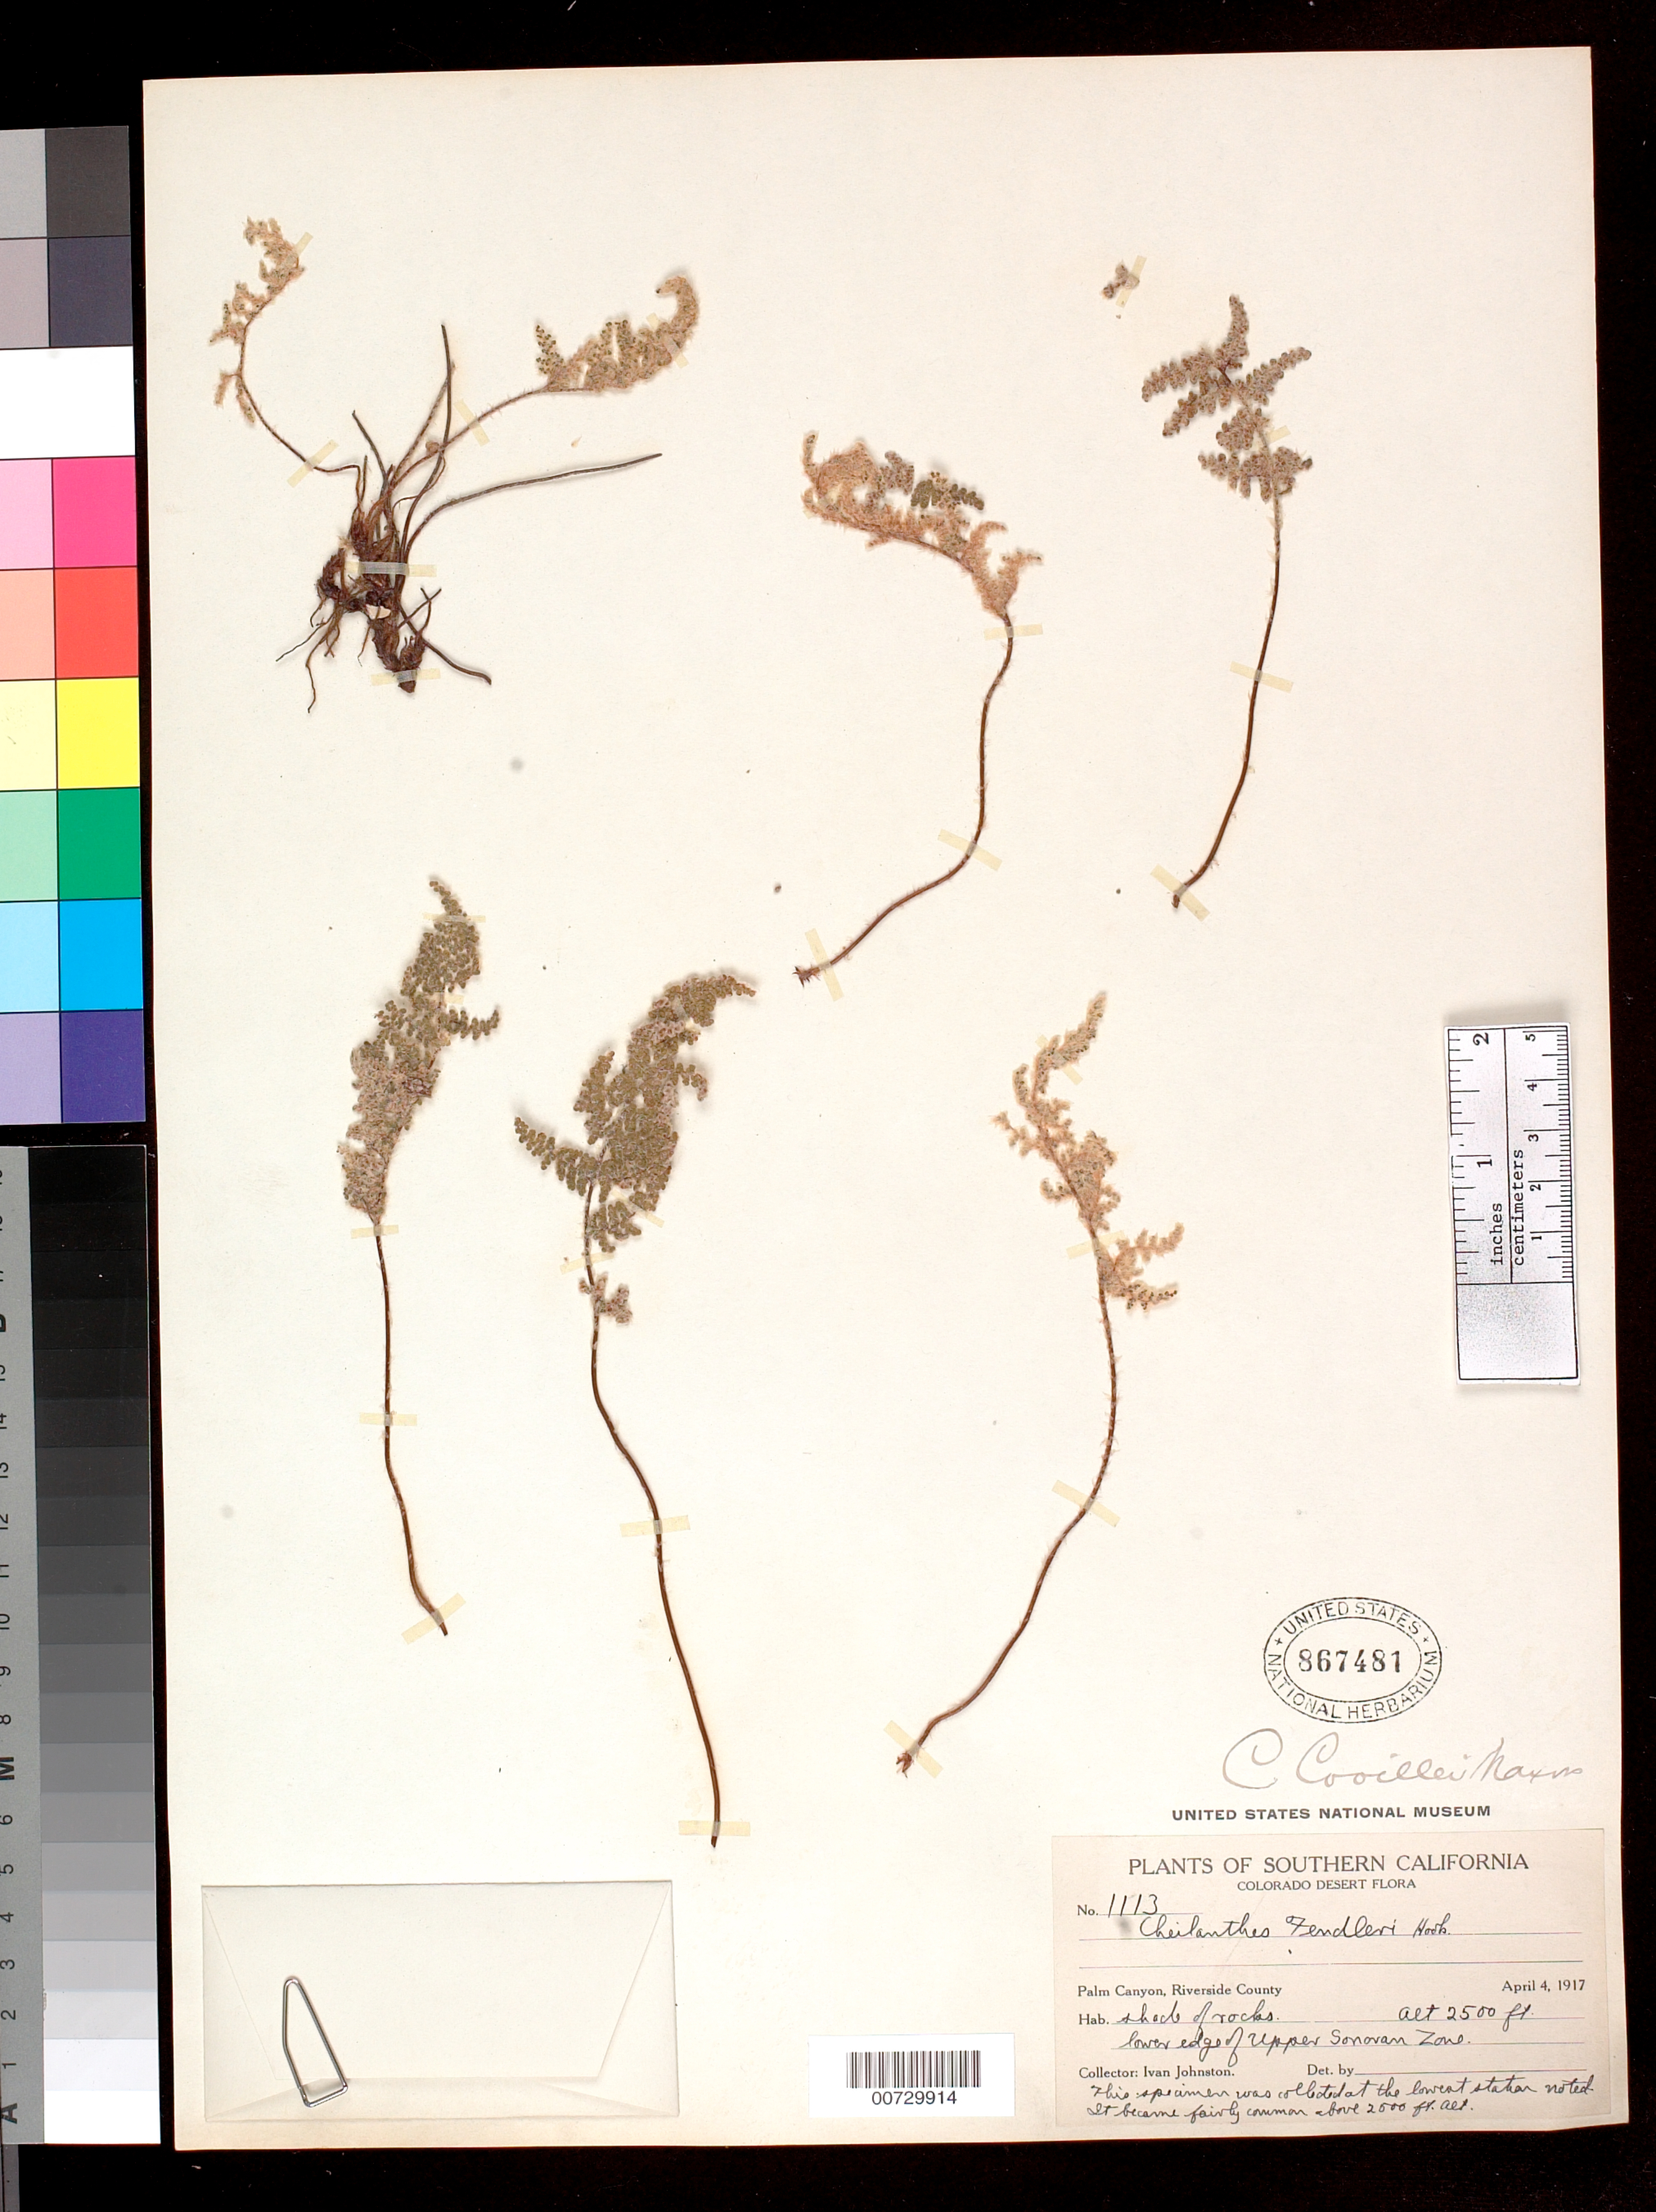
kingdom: Plantae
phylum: Tracheophyta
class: Polypodiopsida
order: Polypodiales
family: Pteridaceae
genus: Myriopteris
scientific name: Myriopteris covillei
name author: (Maxon) Á. Löve & D. Löve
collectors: I. Johnston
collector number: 1113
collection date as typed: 4 Apr 1917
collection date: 1917-04-04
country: United States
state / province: California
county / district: Riverside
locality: Palm Canyon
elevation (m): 762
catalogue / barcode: US 867481